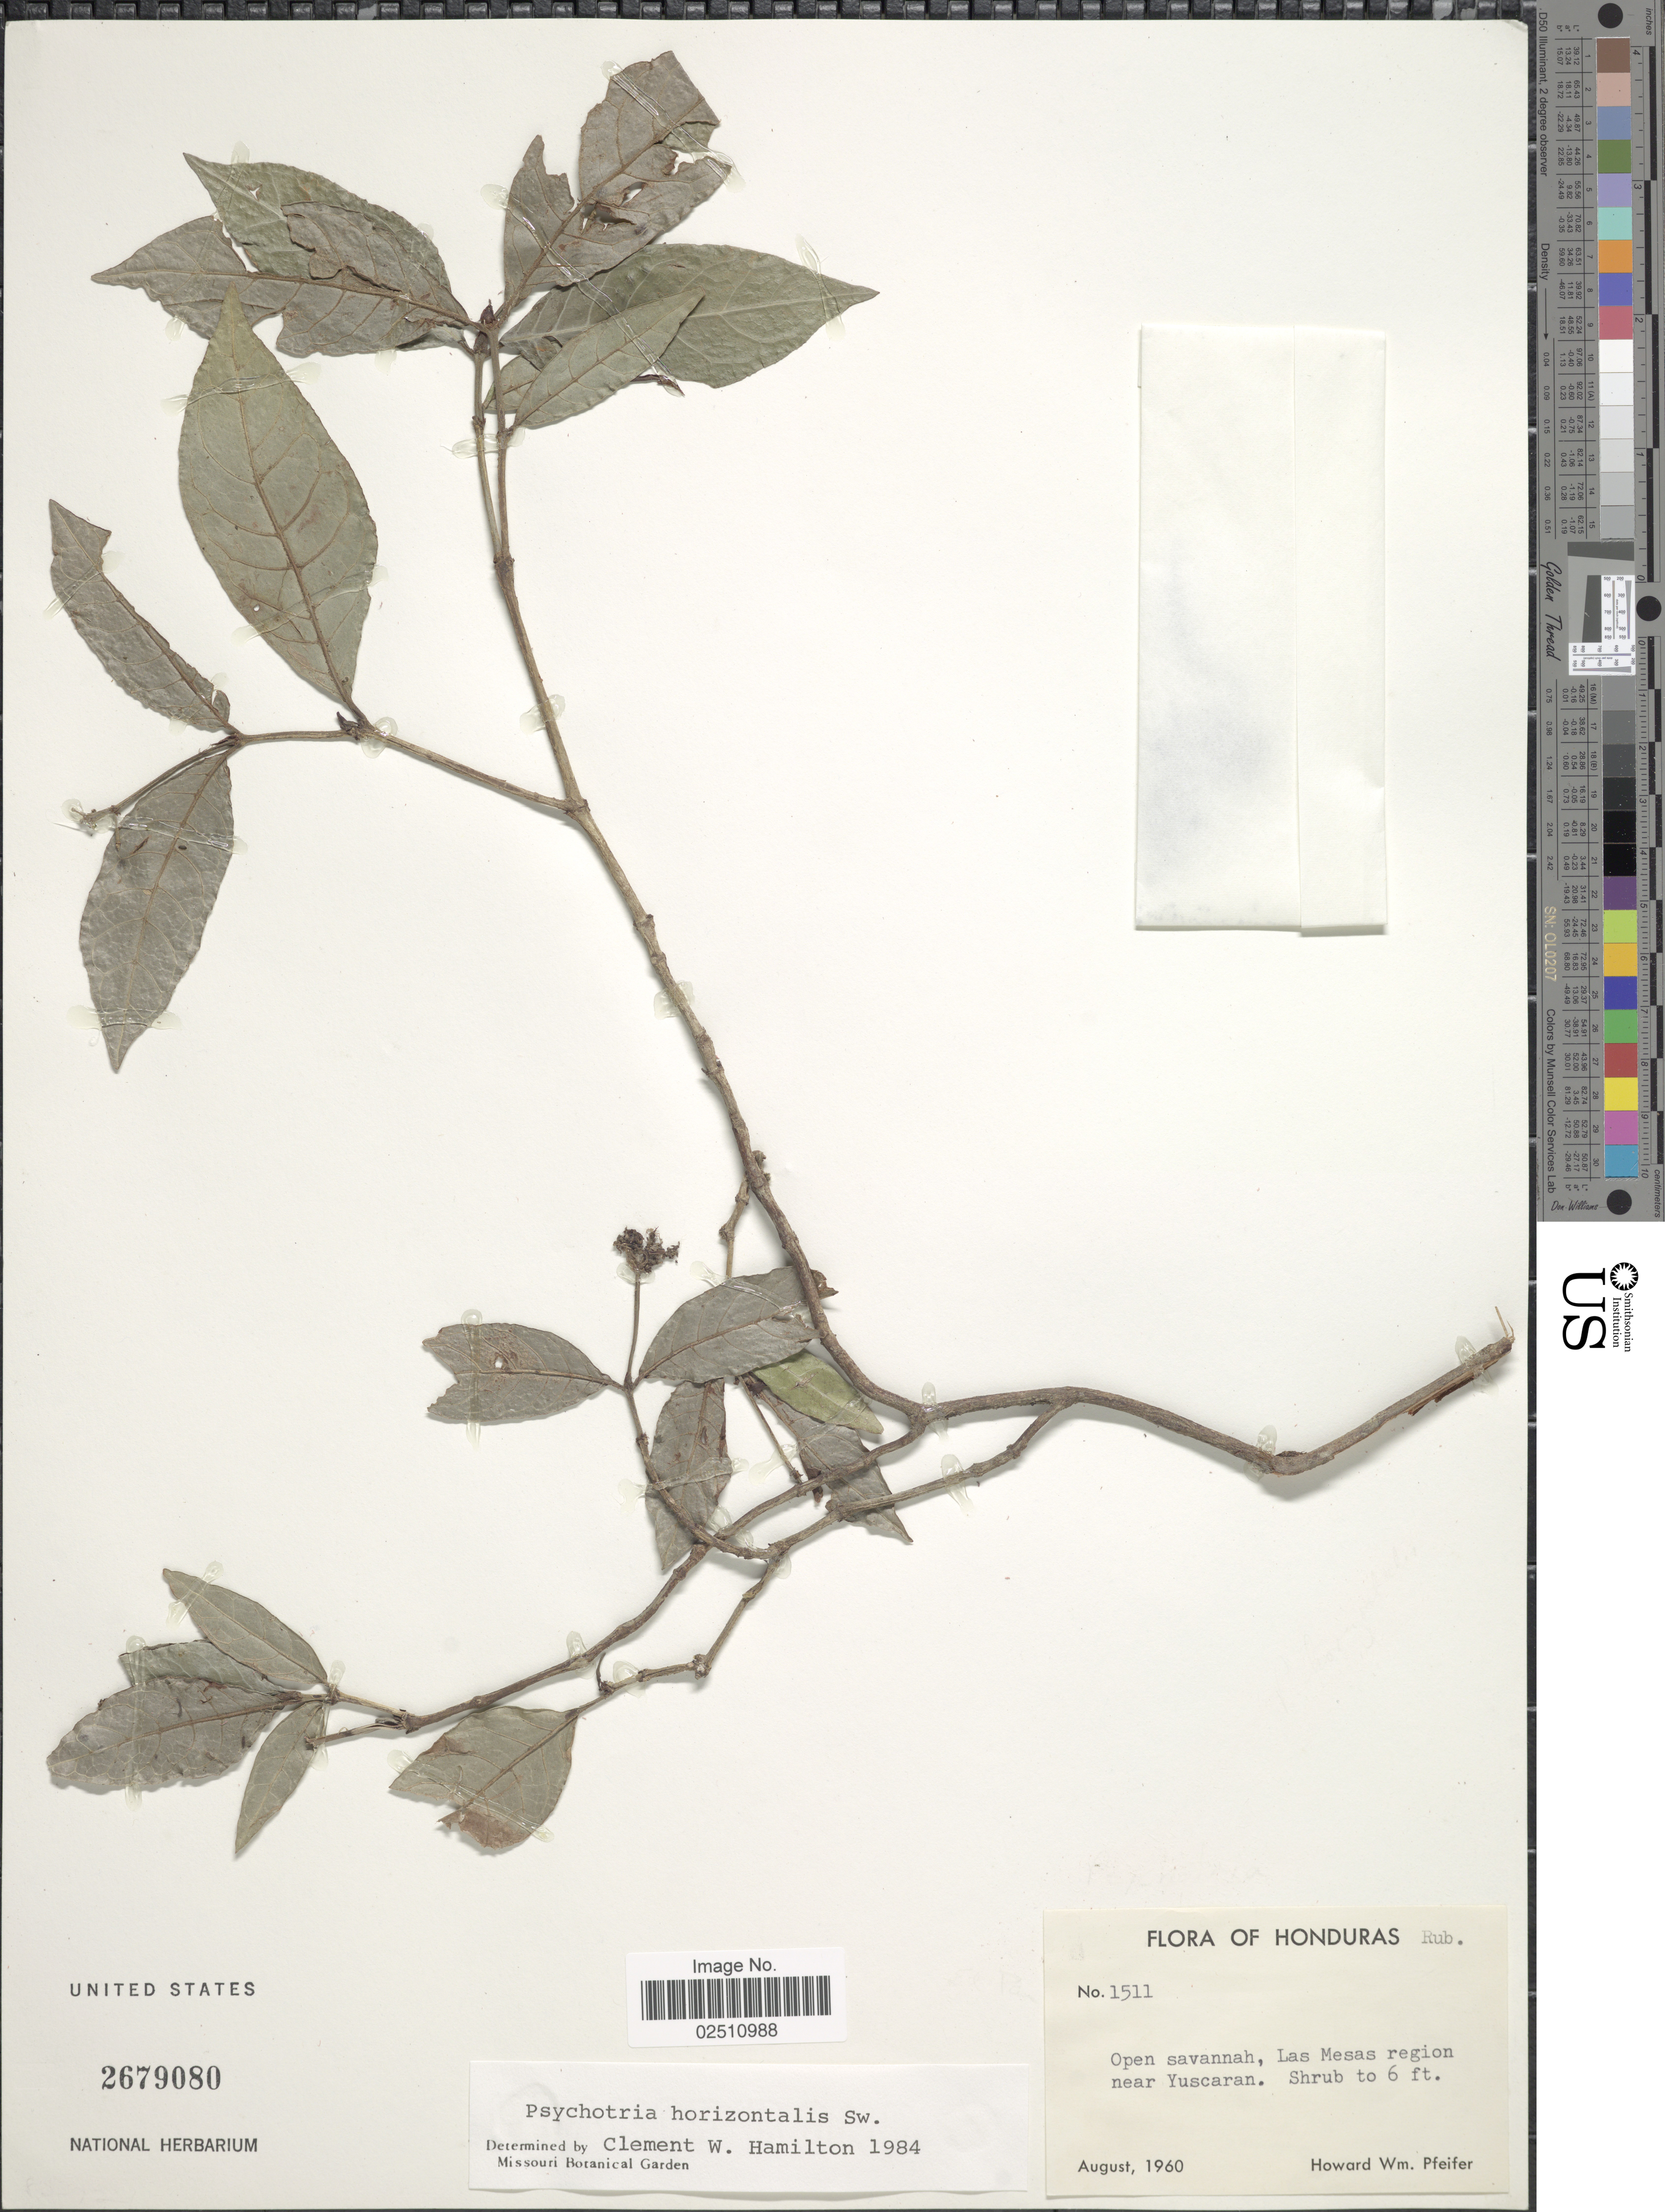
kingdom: Plantae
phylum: Tracheophyta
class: Magnoliopsida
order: Gentianales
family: Rubiaceae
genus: Psychotria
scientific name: Psychotria horizontalis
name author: Sw.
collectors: H. W. Pfeifer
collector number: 1511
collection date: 1960-08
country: Honduras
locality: Open savannah, Las Mesas region near Yuscaran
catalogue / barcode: US 2679080